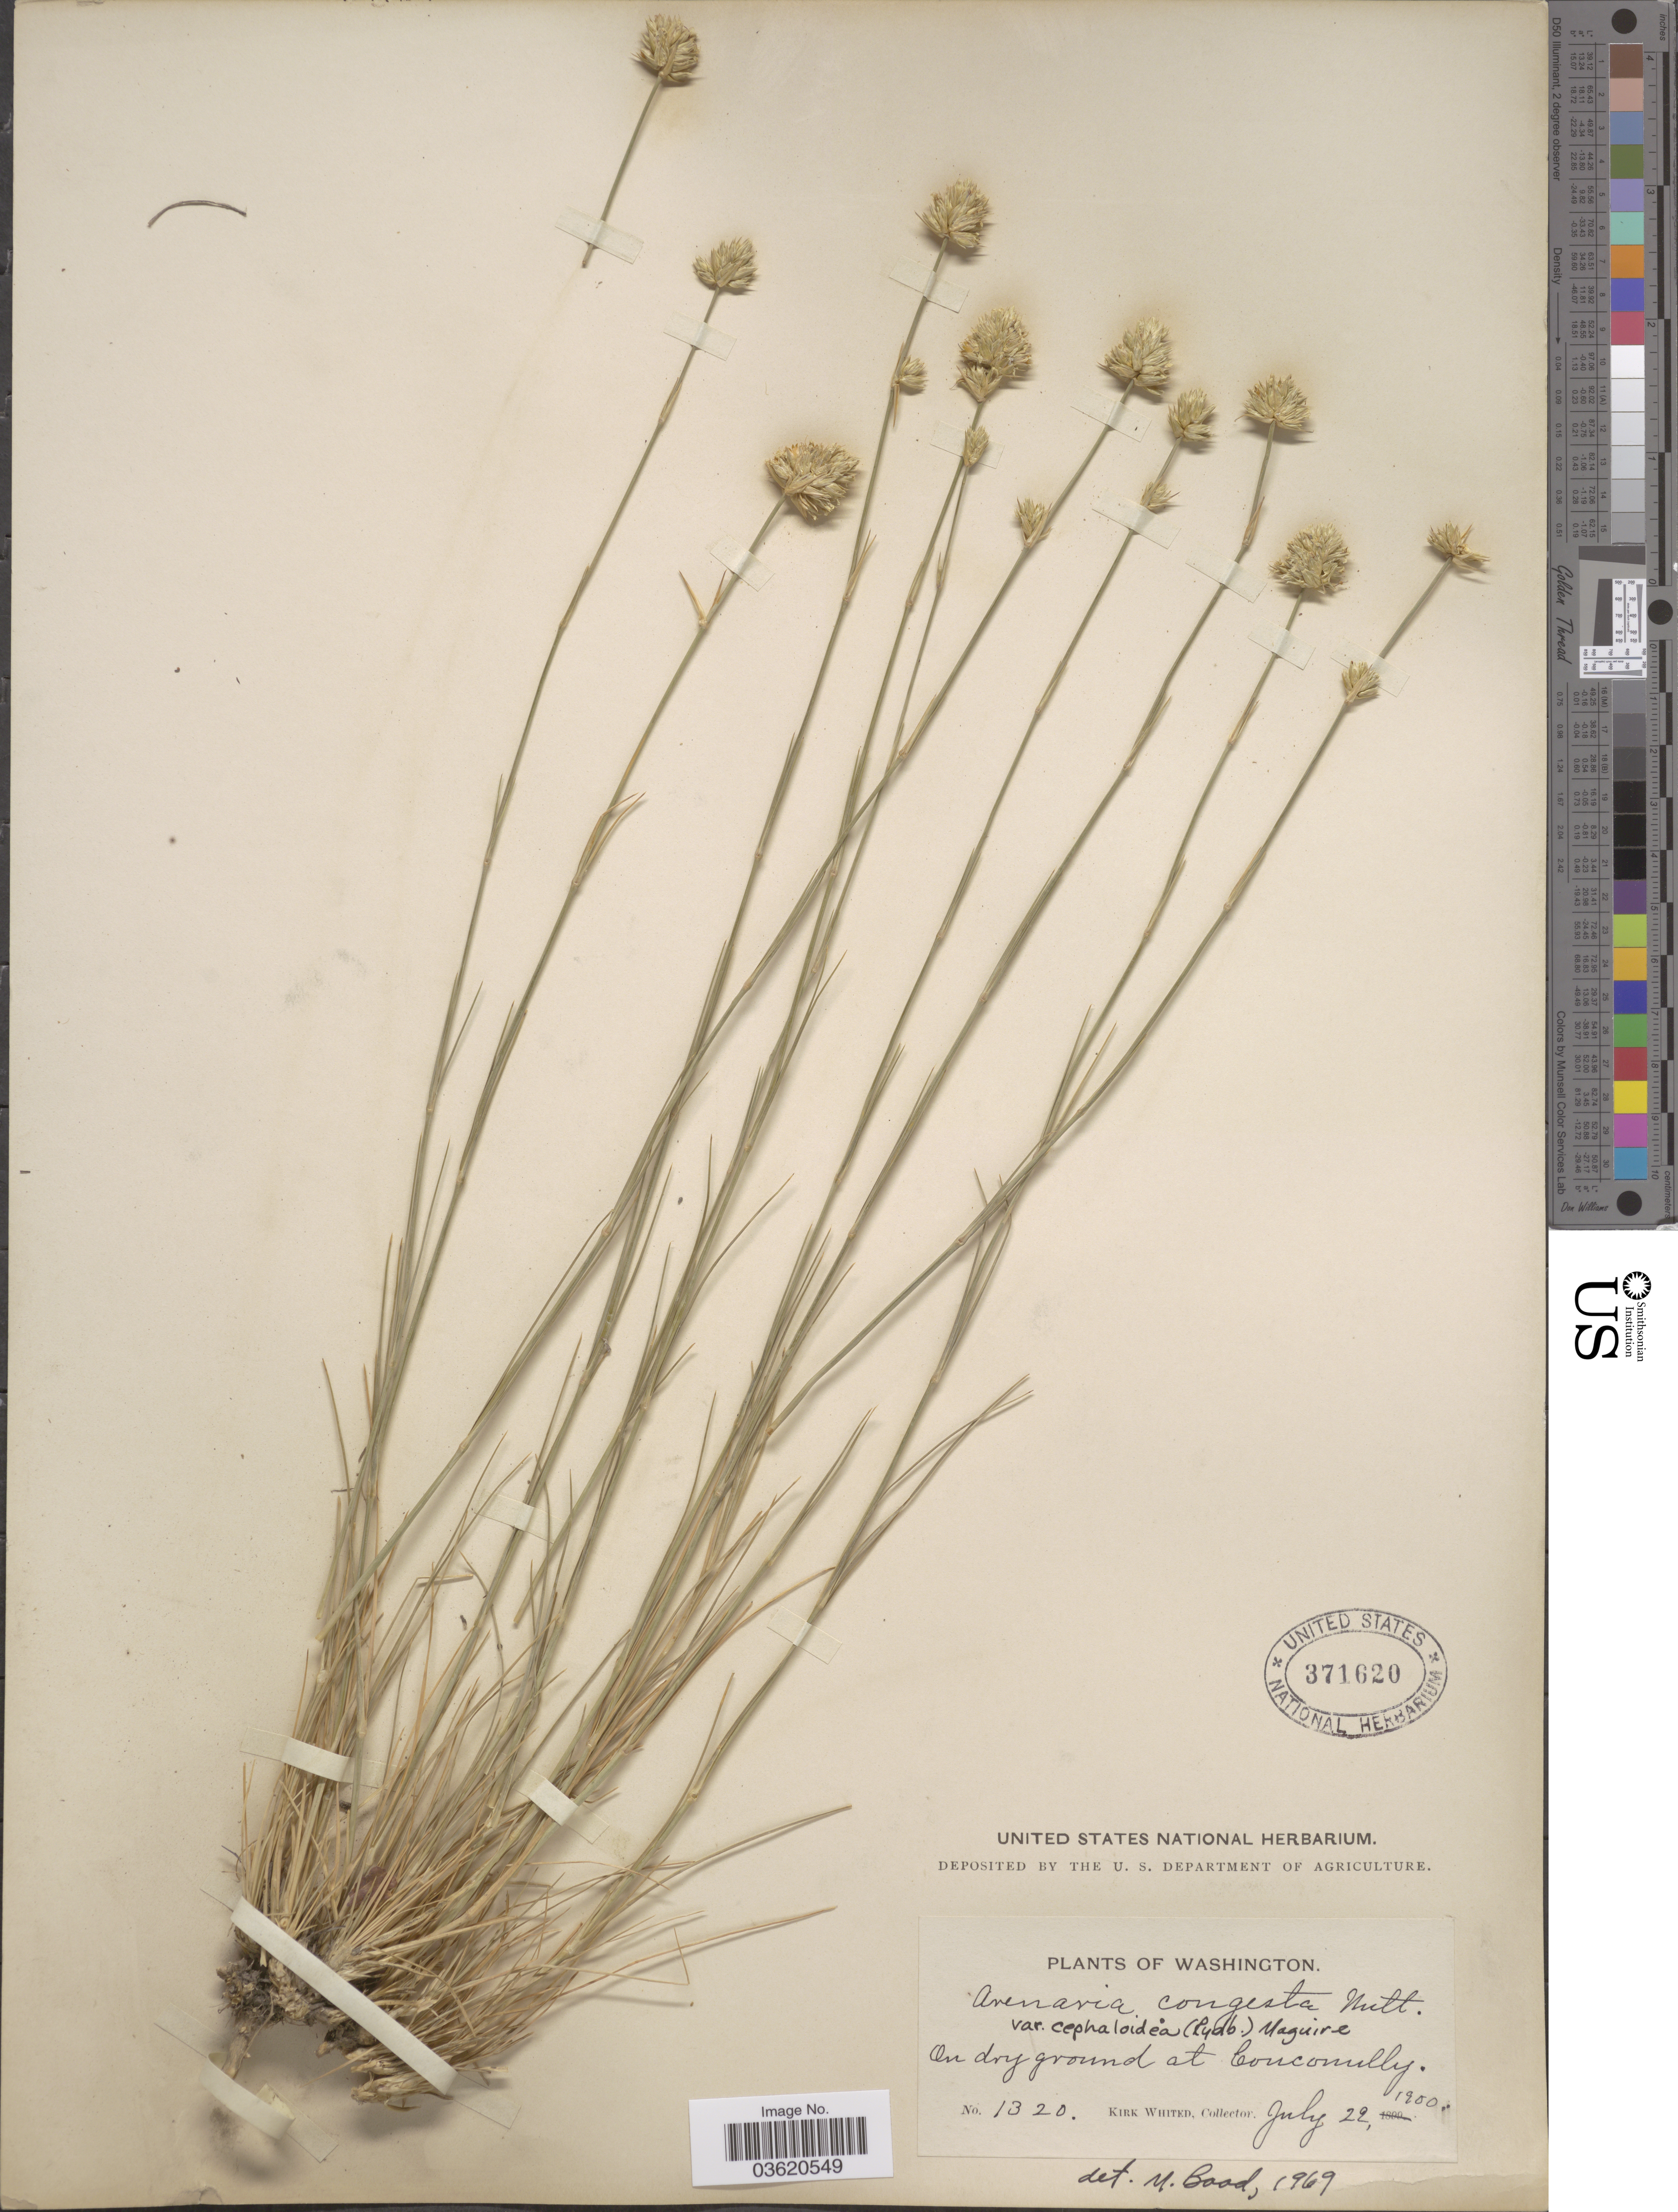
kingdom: Plantae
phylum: Tracheophyta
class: Magnoliopsida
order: Caryophyllales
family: Caryophyllaceae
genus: Eremogone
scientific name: Eremogone congesta var. cephaloidea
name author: (Rydb.) R.L. Hartm. & Rabeler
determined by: Strong, Mark T., (BOT), Smithsonian Institution - National Museum of Natural History (UNITED STATES)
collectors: K. Whited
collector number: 1320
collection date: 1900-07-22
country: United States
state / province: Washington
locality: At Conconully.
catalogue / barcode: US 371620